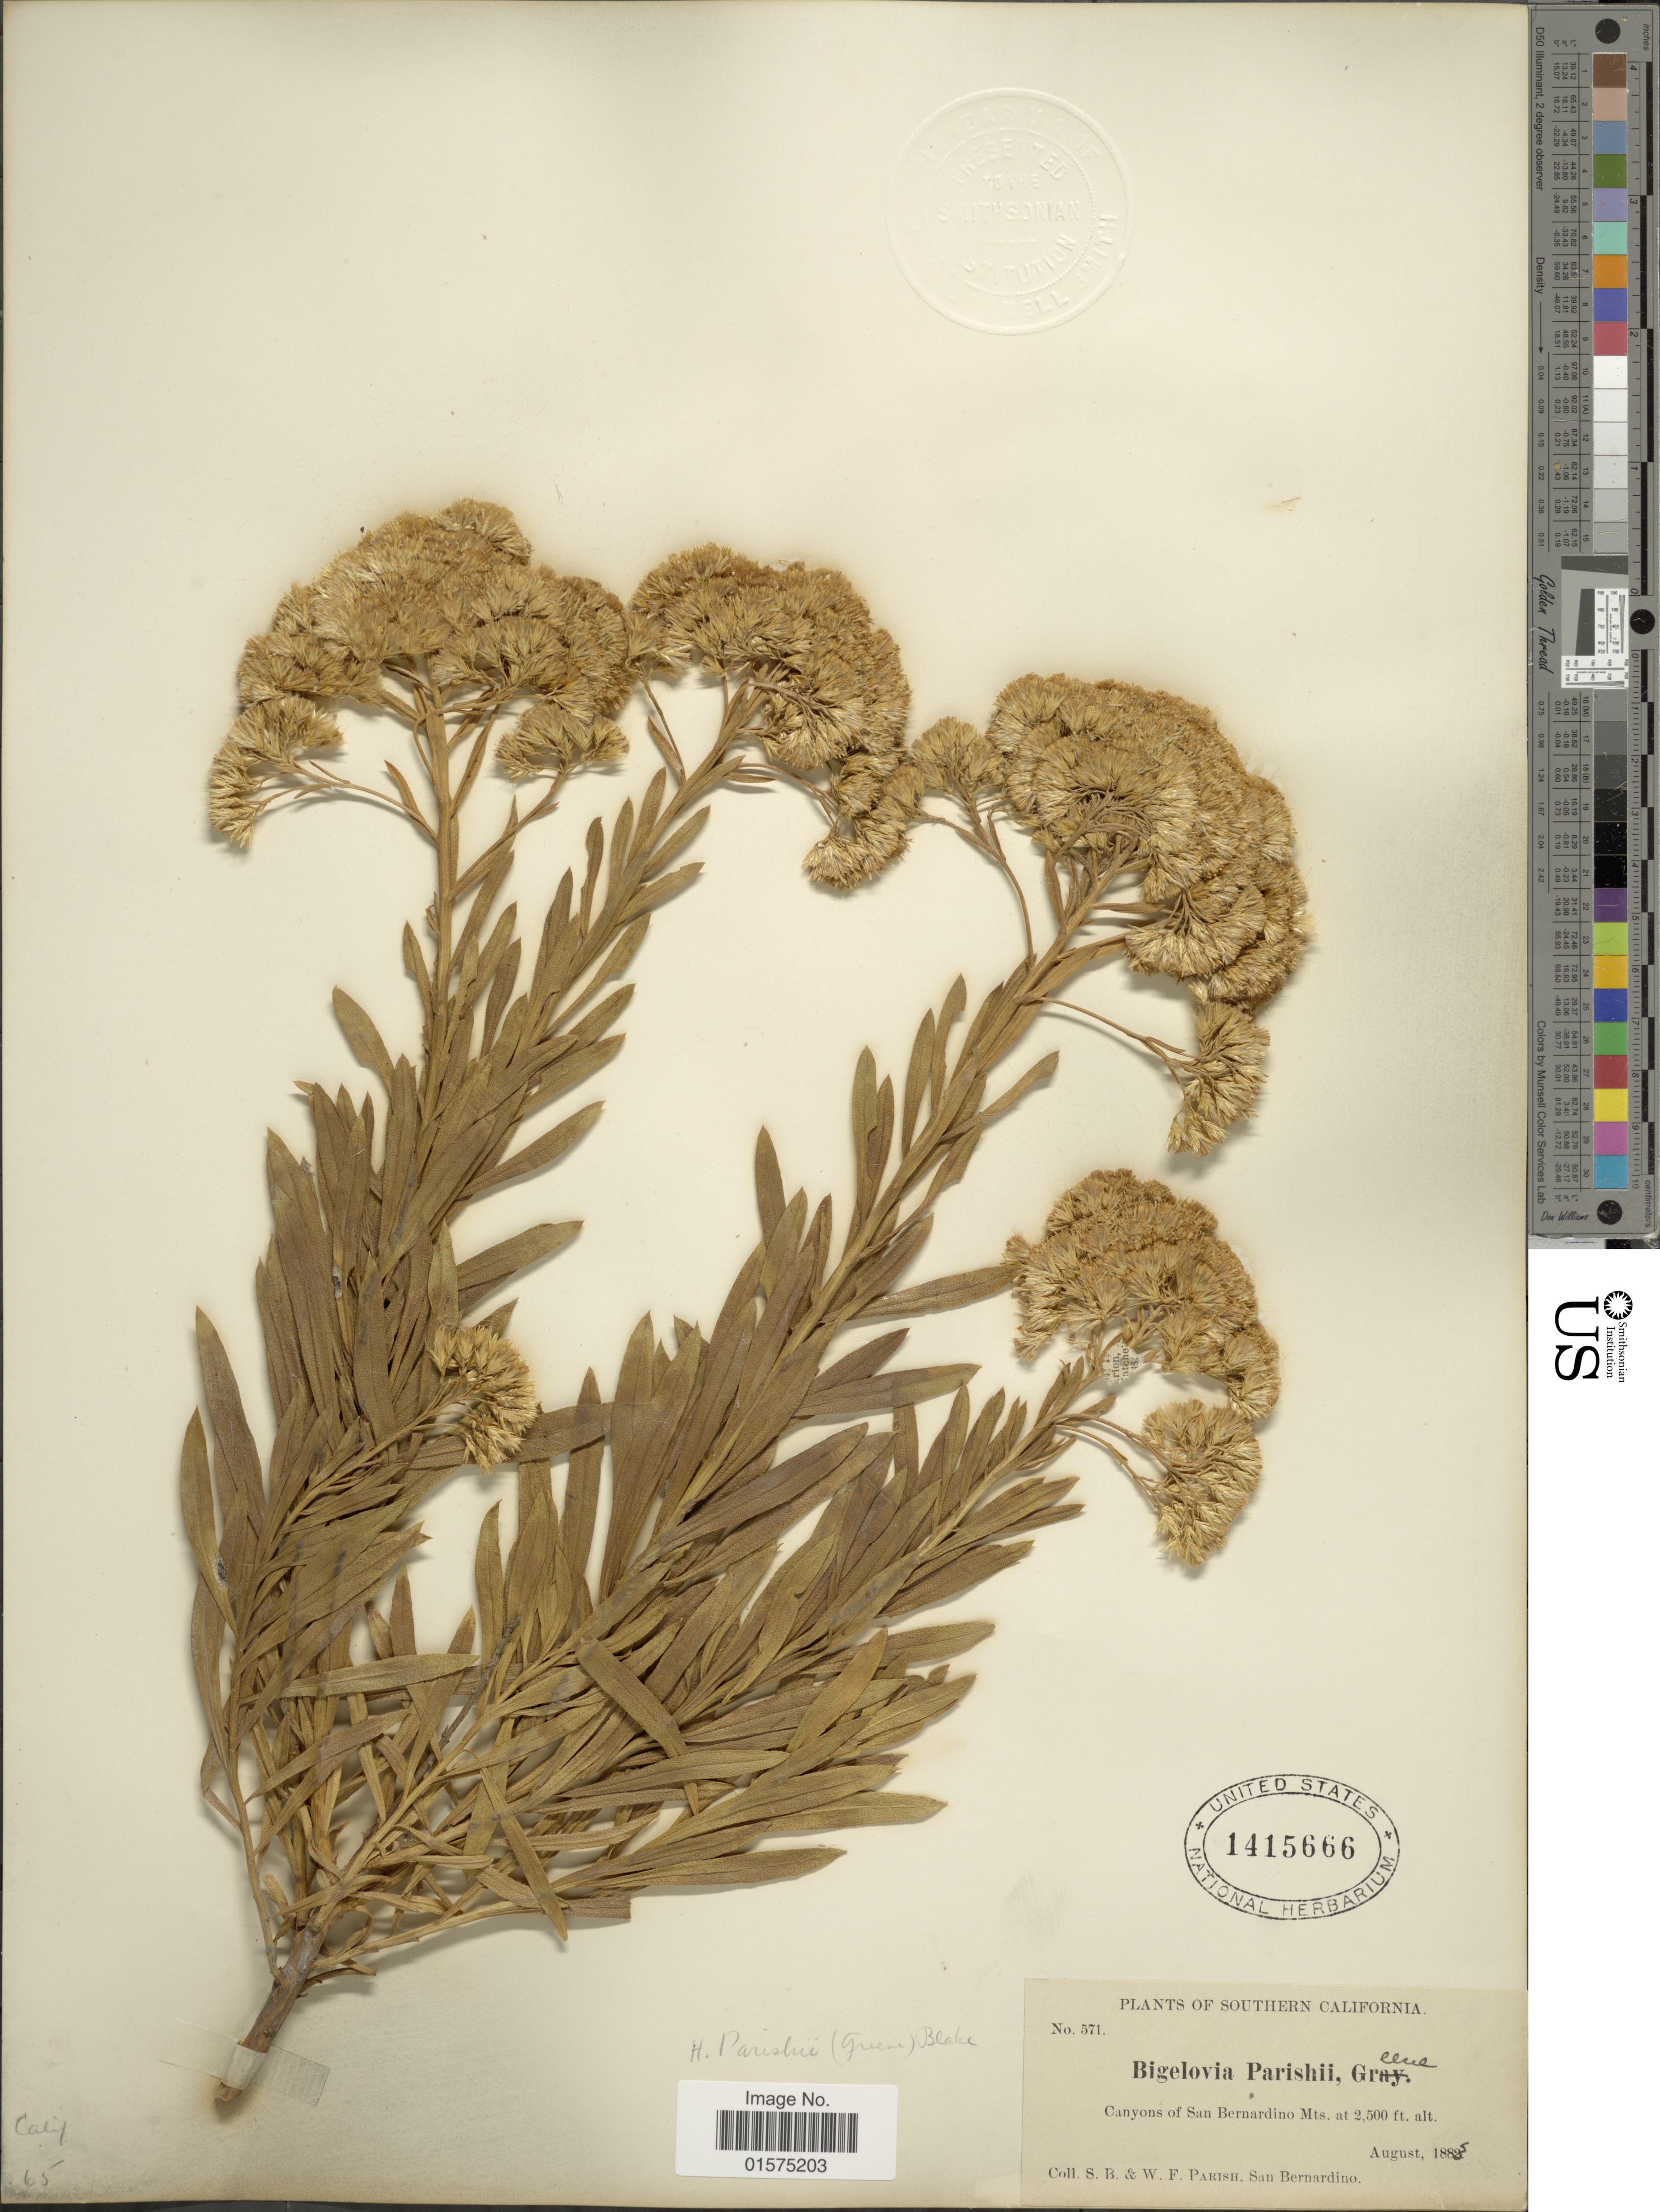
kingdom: Plantae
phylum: Tracheophyta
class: Magnoliopsida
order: Asterales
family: Asteraceae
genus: Ericameria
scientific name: Ericameria parishii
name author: (Greene) H.M. Hall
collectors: S. B. Parish & W. F. Parish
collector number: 571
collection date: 1885-08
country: United States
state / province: California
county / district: San Bernardino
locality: Southern California. Canyons of San Bernardino Mts.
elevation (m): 762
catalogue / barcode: US 1415666